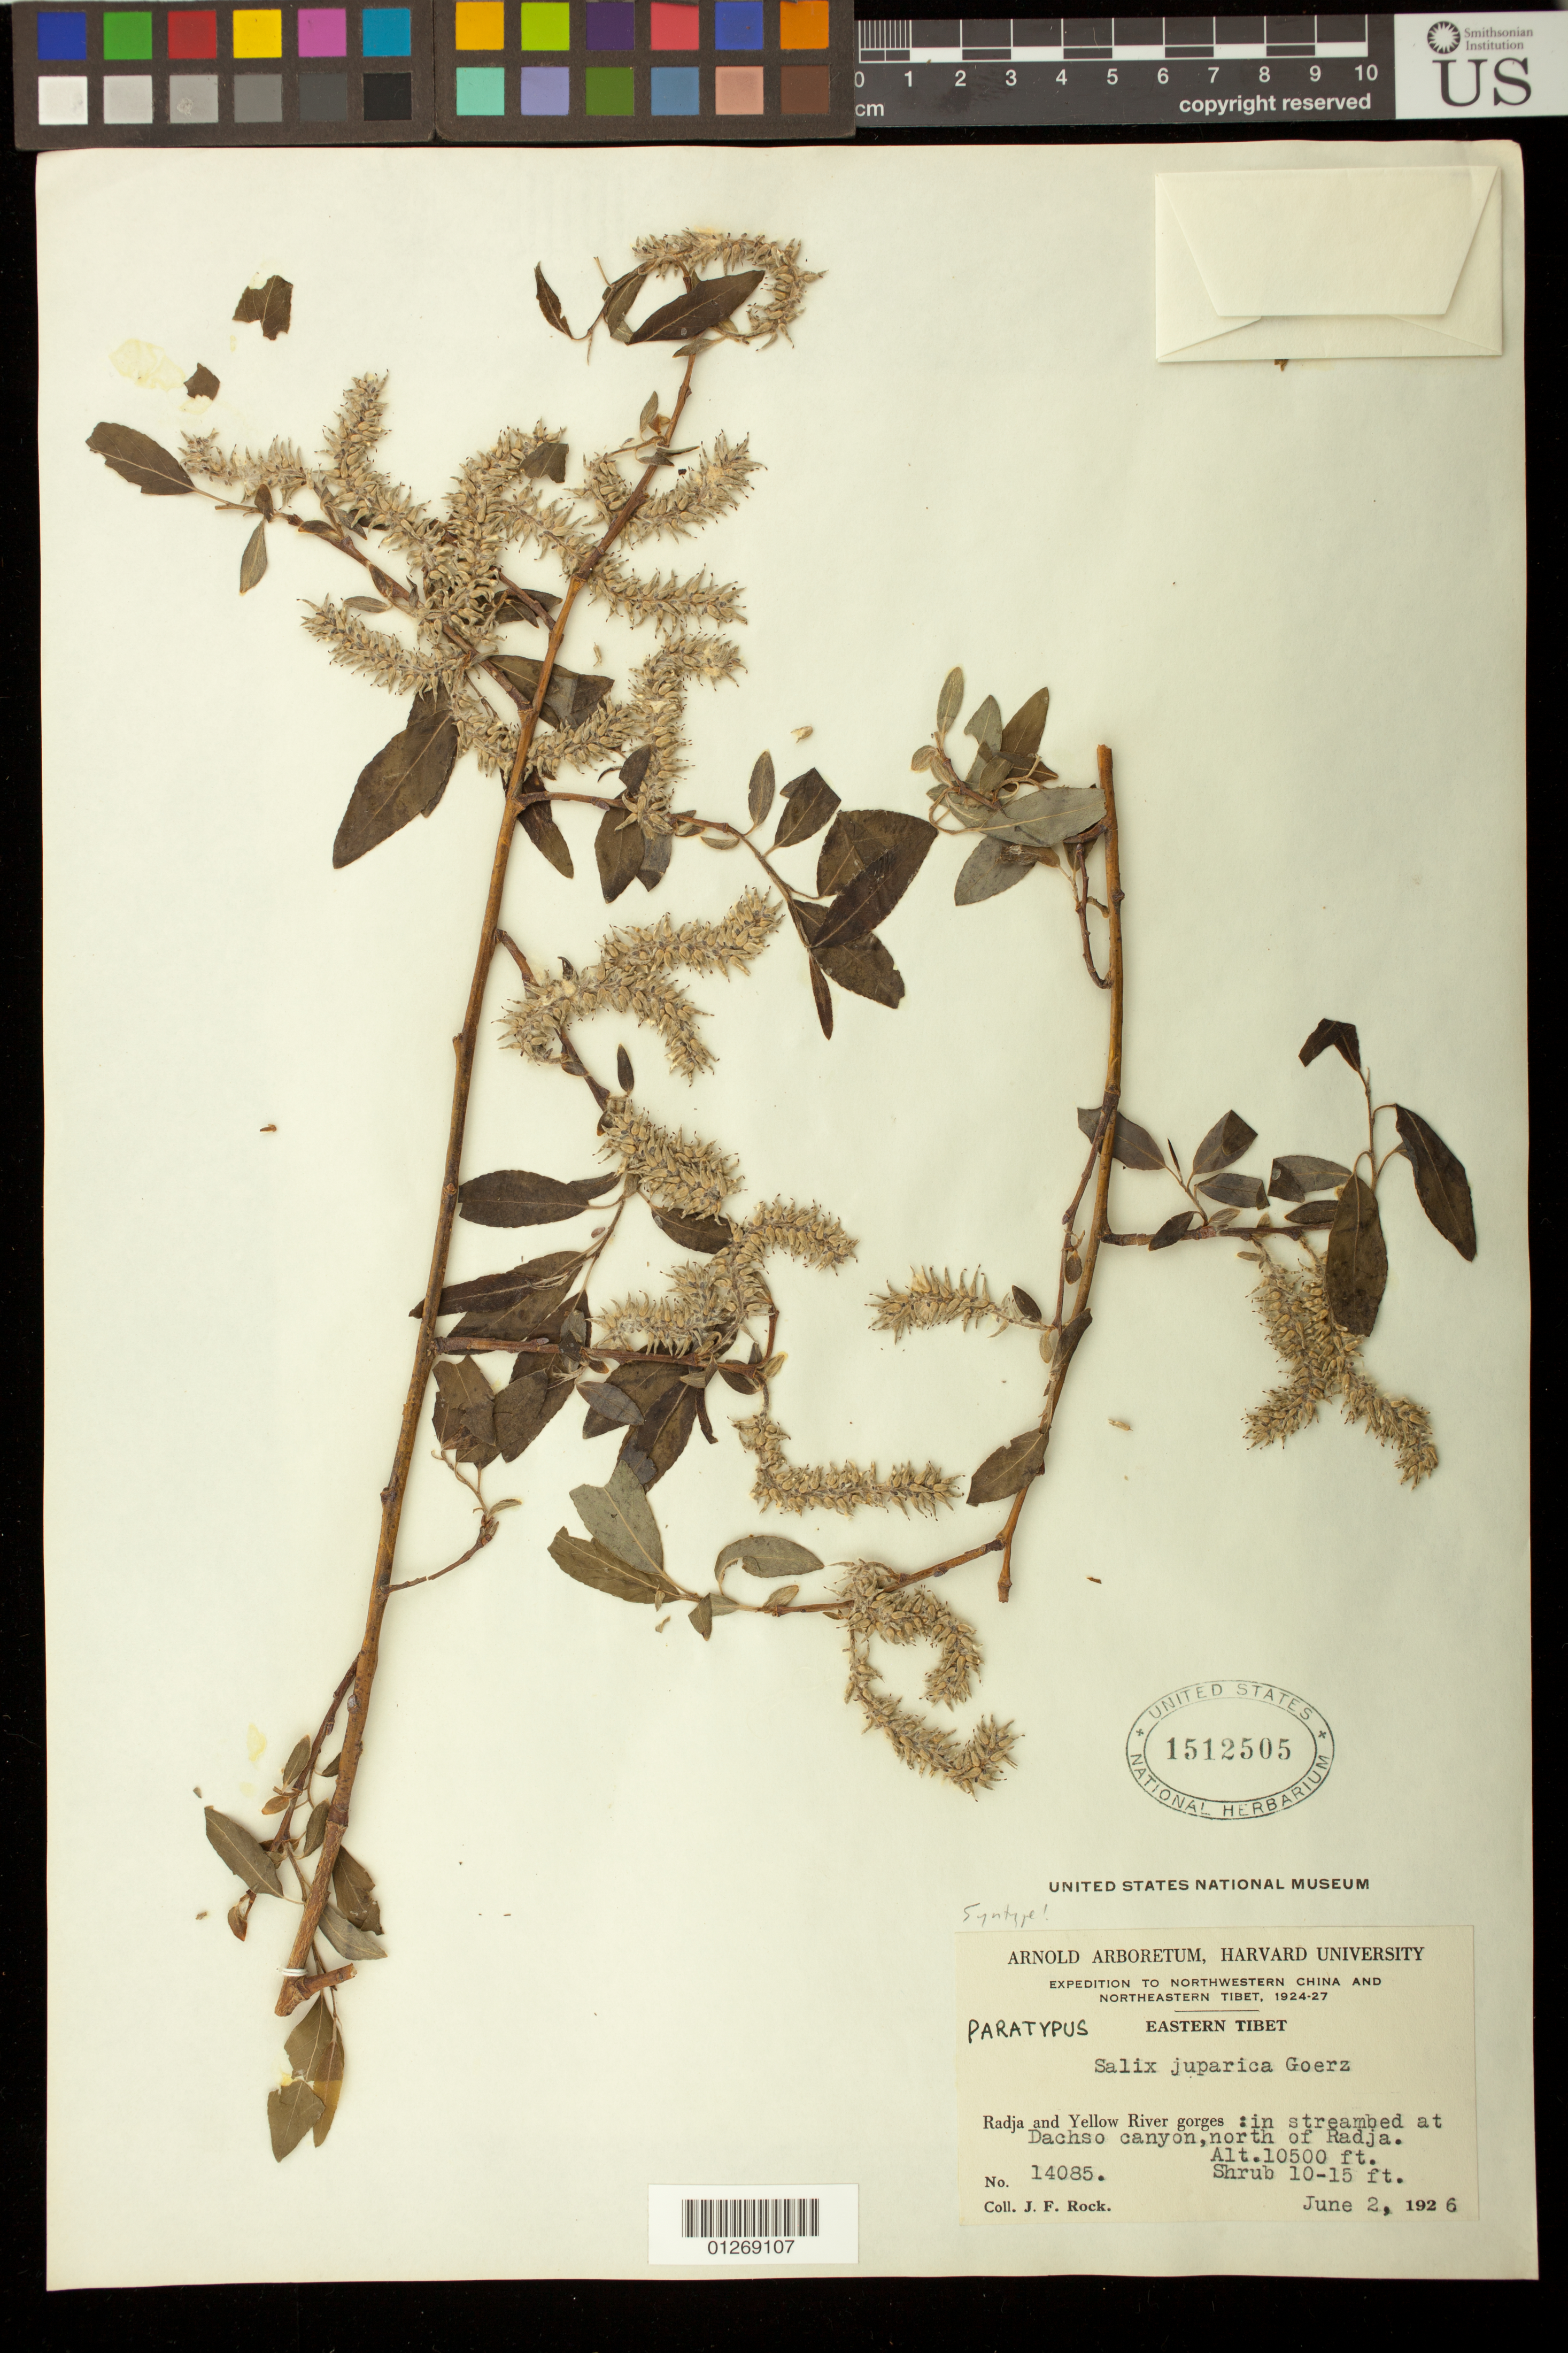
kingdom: Plantae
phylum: Tracheophyta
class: Magnoliopsida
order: Malpighiales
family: Salicaceae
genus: Salix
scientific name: Salix juparica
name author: Goerz in Rehder & Kobuski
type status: Isosyntype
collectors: J. F. Rock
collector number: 14085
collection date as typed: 02 Jun 1926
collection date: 1926-06-02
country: China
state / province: Xizang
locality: Eastern Tibet. Radja and Yellow River gorges: Dachso canyon, north of Radjo.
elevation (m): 3200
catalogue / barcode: US 1512505